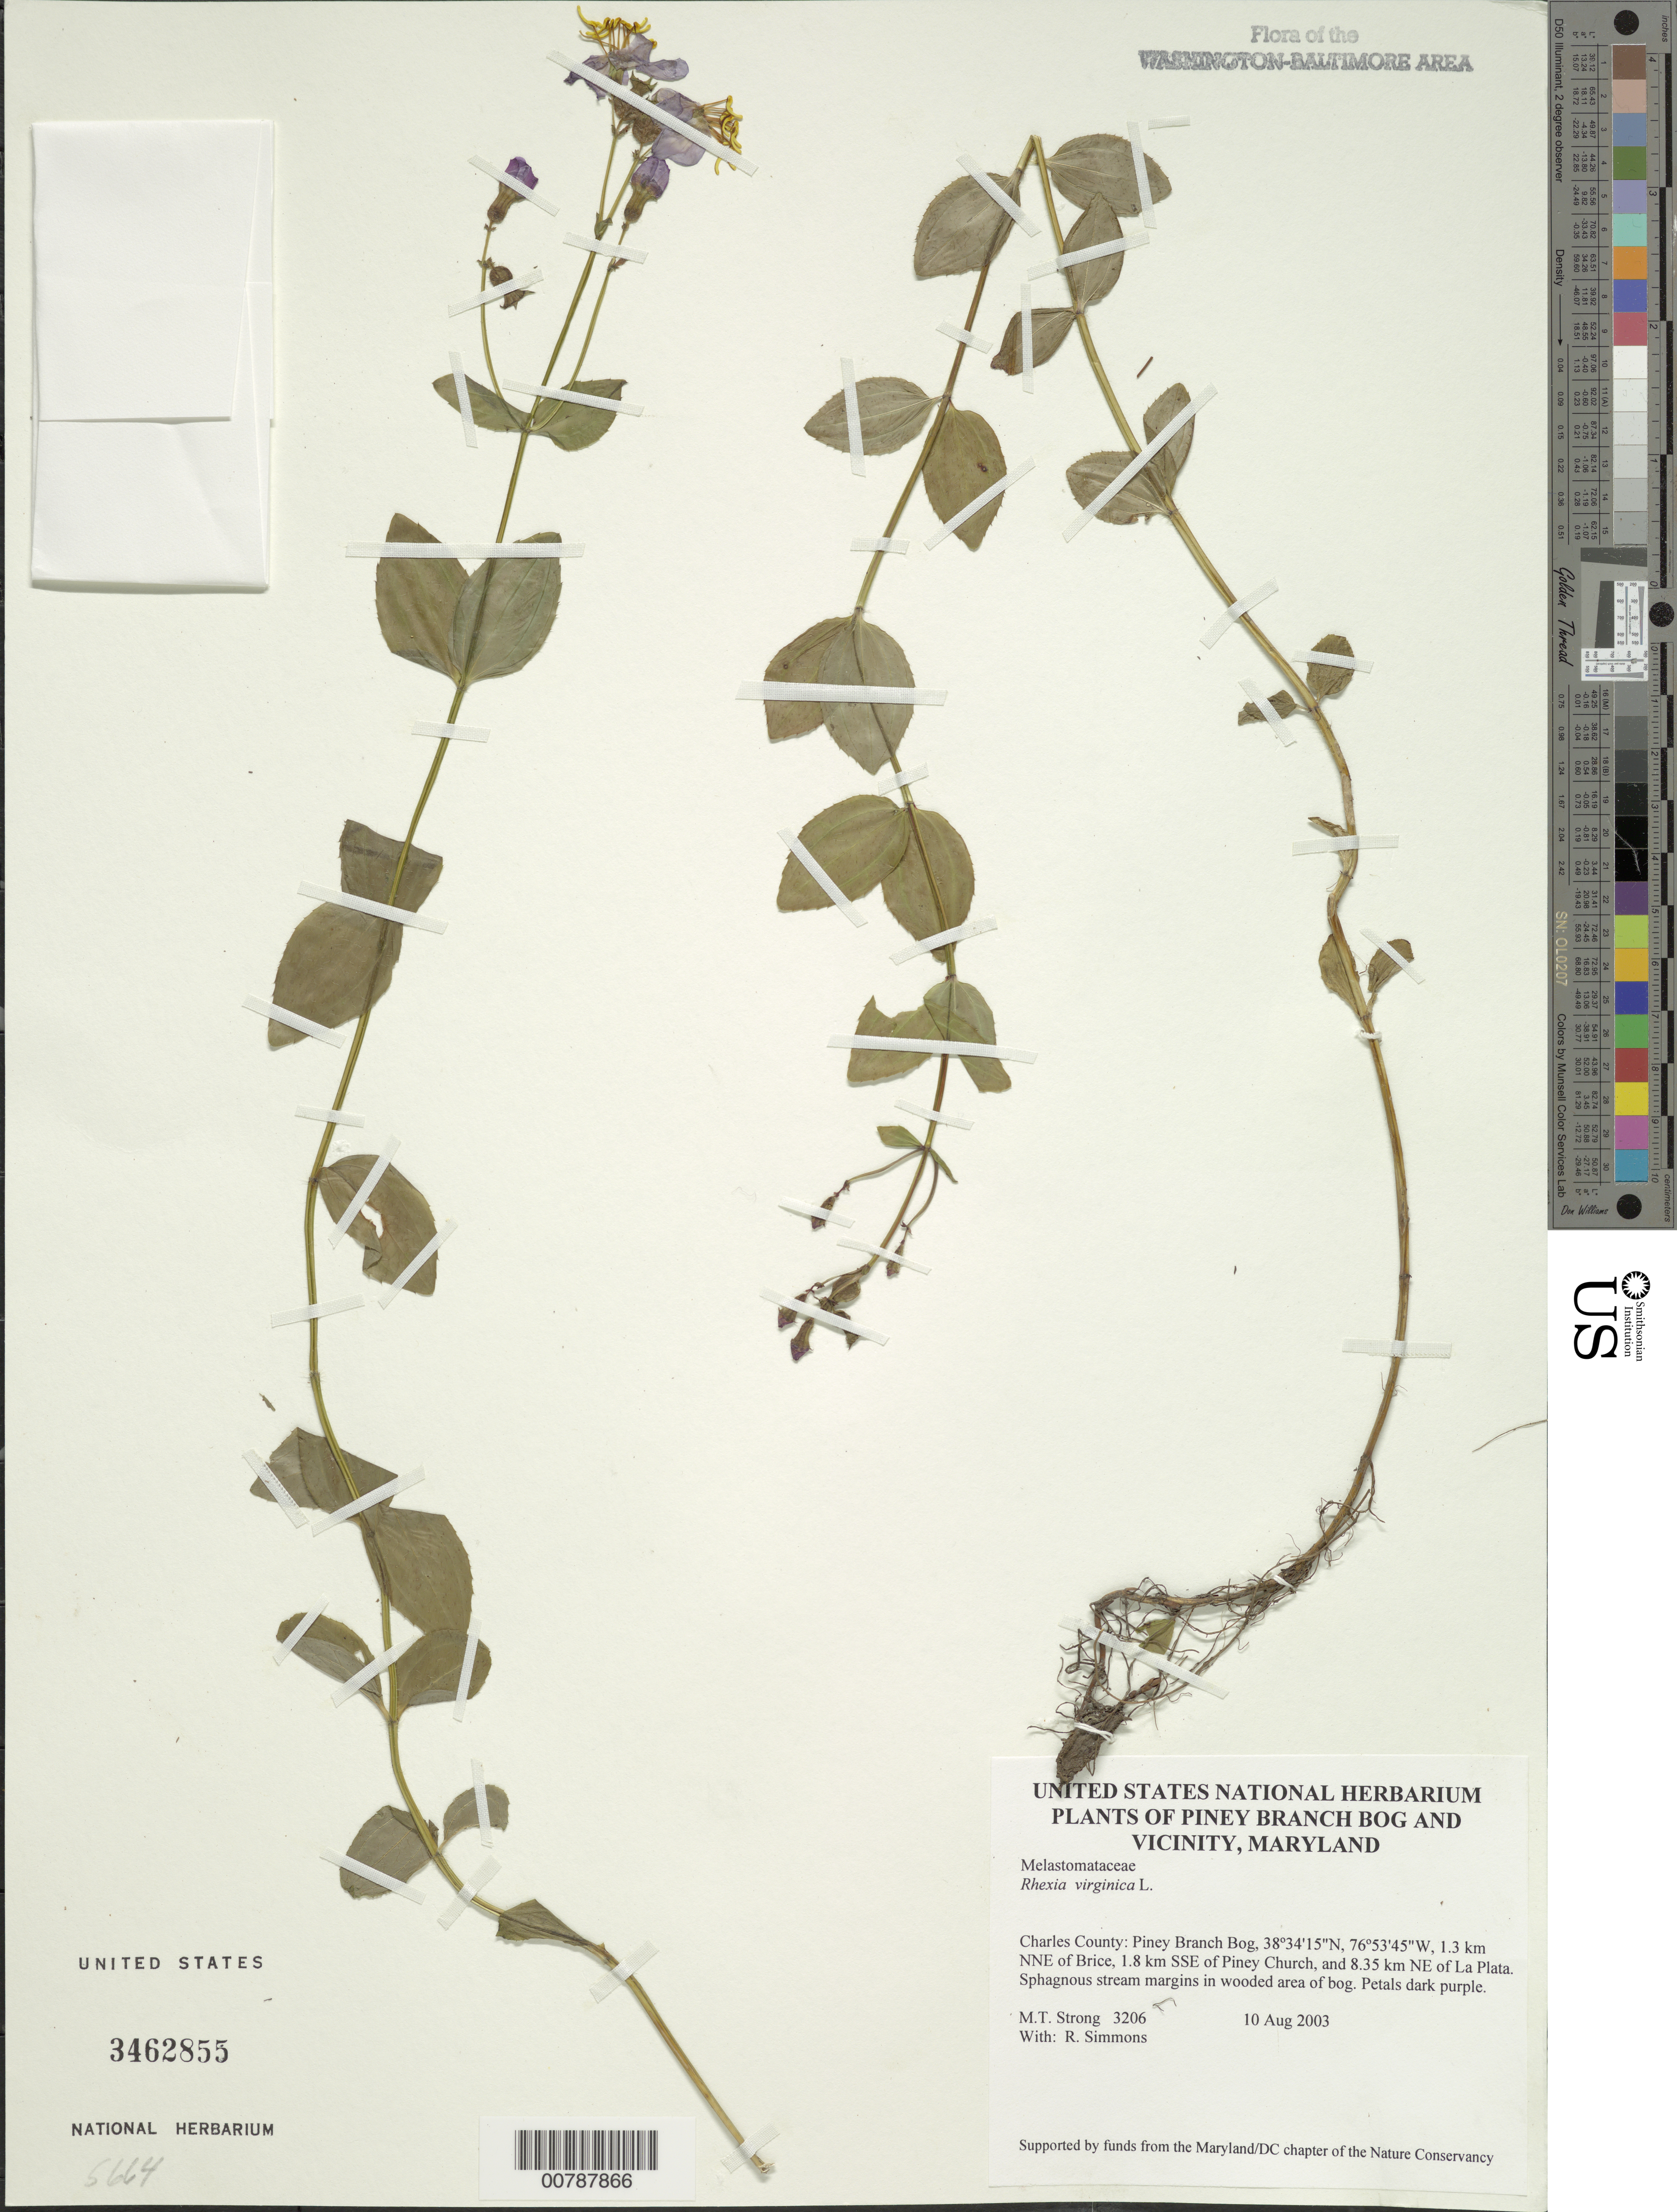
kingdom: Plantae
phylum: Tracheophyta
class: Magnoliopsida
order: Myrtales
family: Melastomataceae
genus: Rhexia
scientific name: Rhexia virginica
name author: L.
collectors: M. T. Strong & R. H. Simmons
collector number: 3206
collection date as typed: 10 Aug 2003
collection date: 2003-08-10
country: United States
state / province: Maryland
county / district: Charles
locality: Piney Branch Bog, 1.3 km NNE of Brice, 1.8 km SSE of Piney Church, and 8.35 km NE of La Plata.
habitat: Sphagnous stream margins in wooded area of bog.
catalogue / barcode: US 3462855